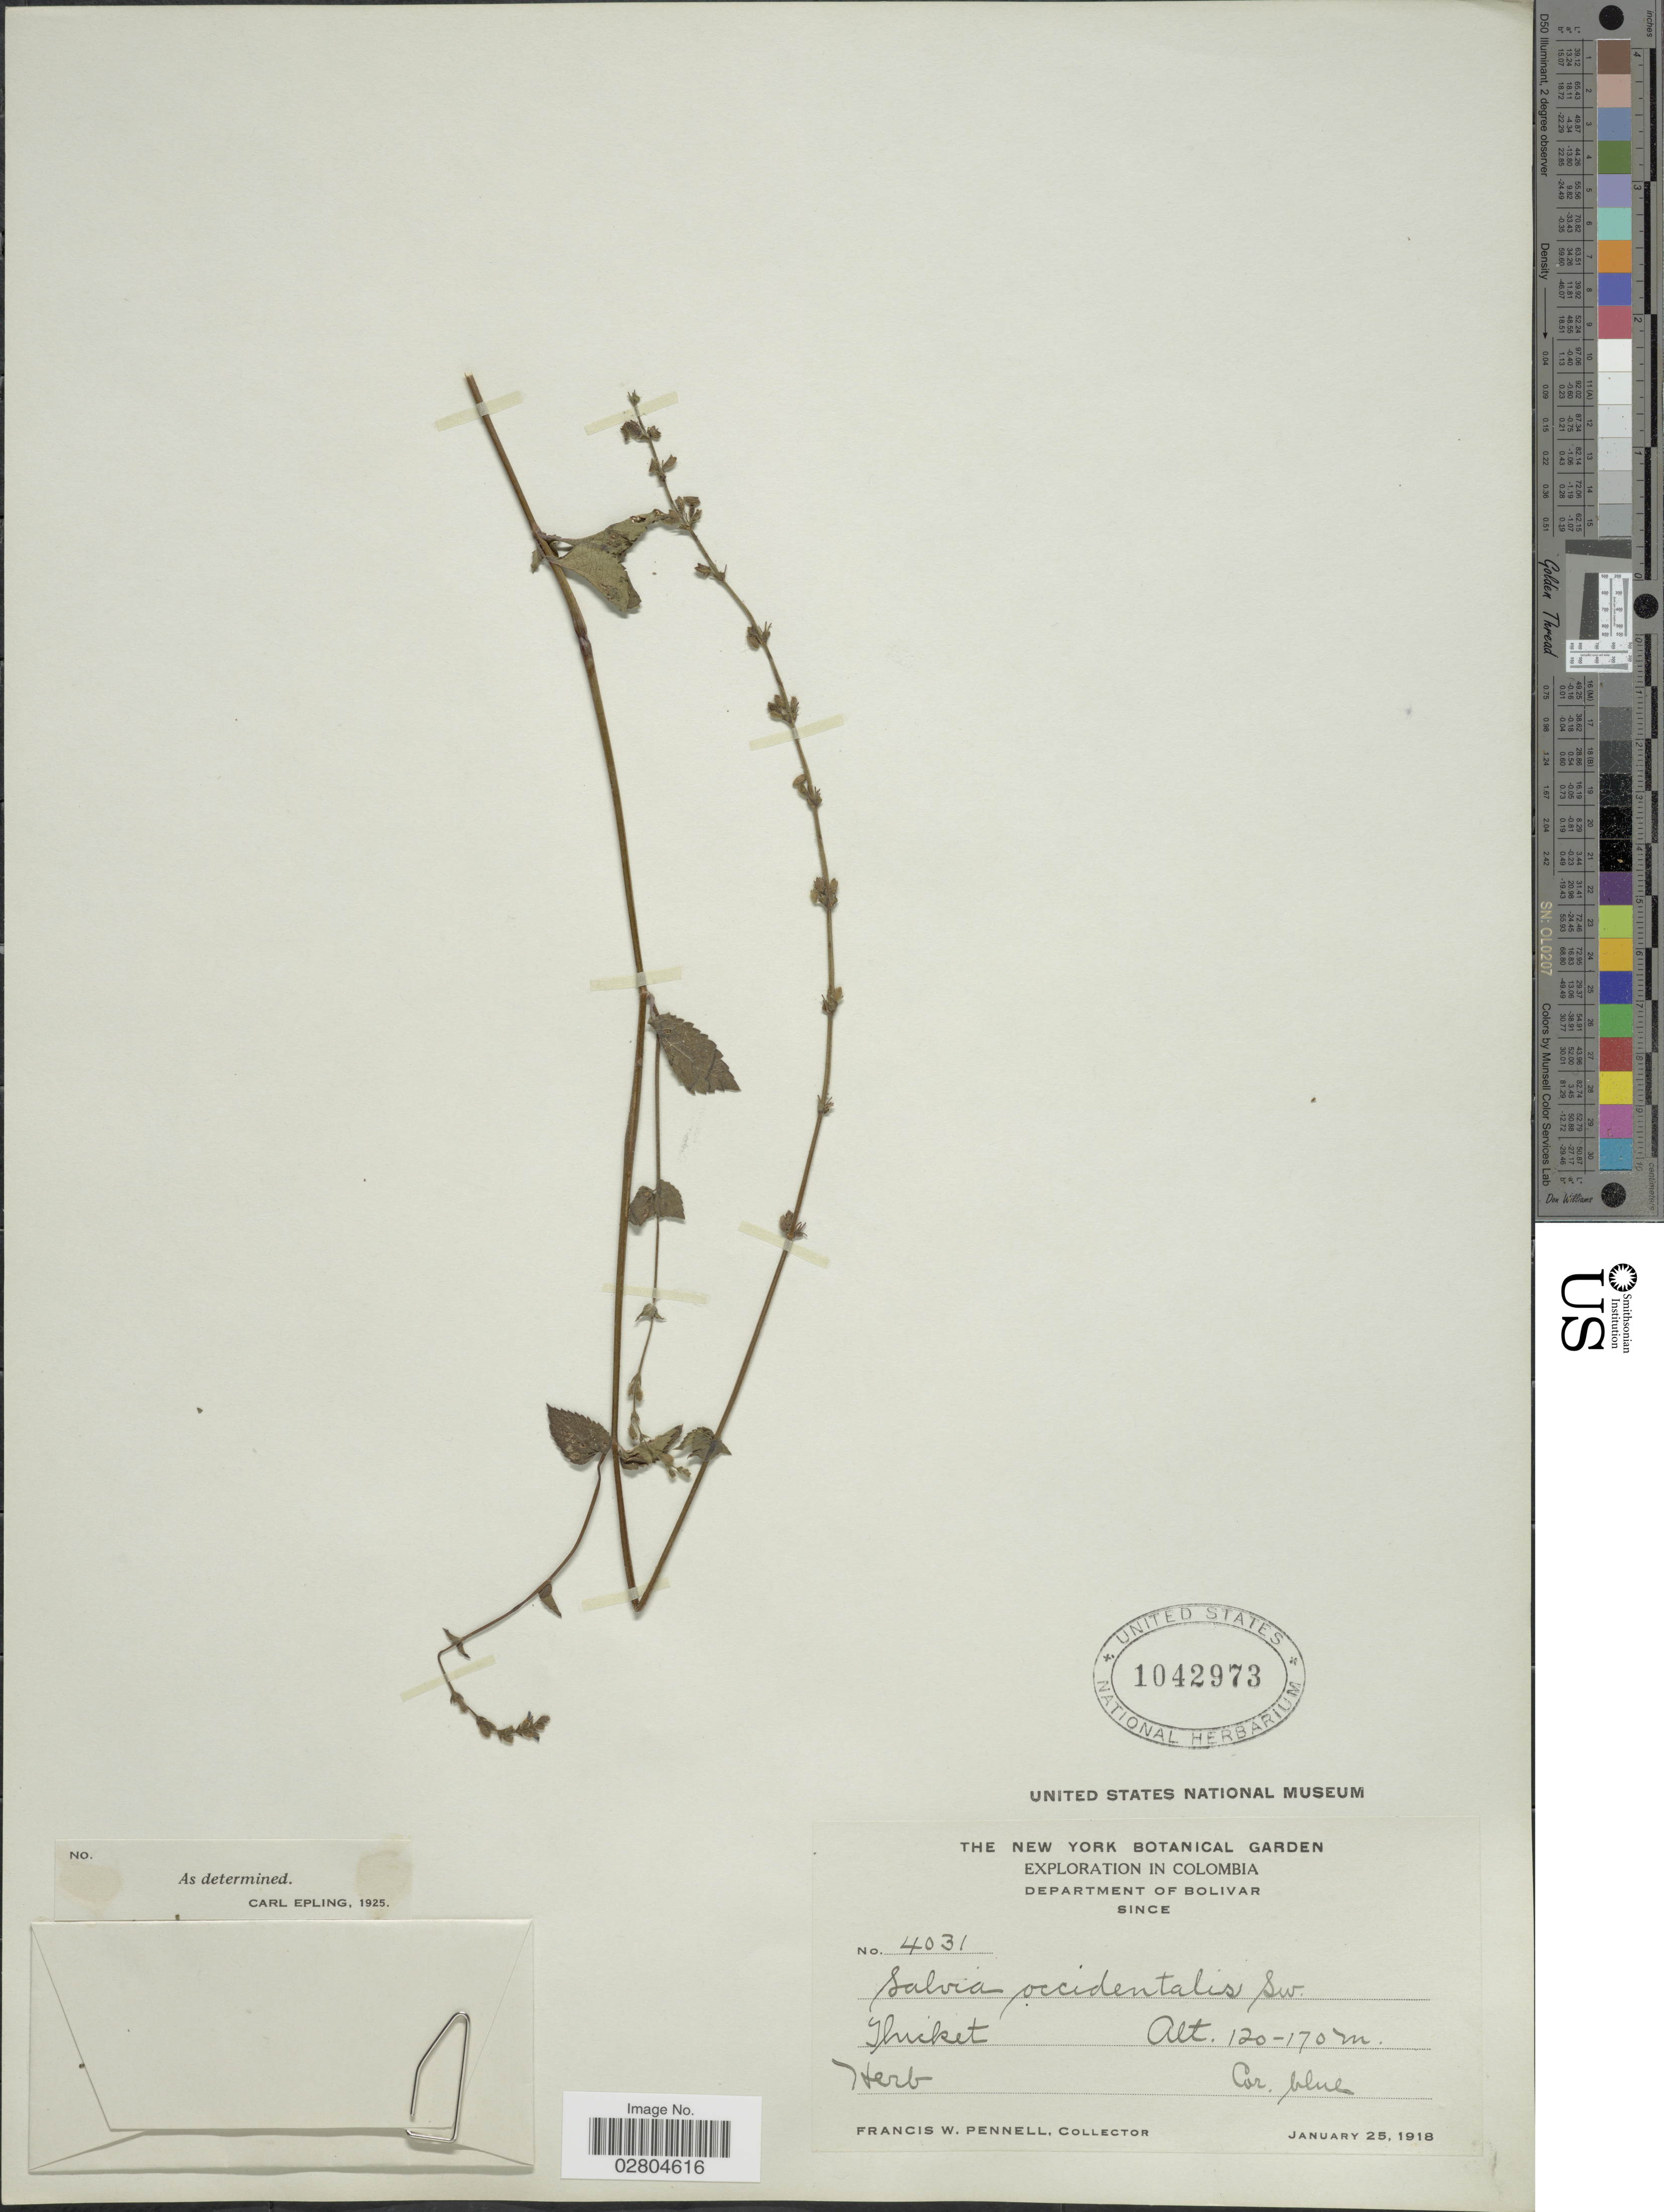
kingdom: Plantae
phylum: Tracheophyta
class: Magnoliopsida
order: Lamiales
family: Lamiaceae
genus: Salvia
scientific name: Salvia occidentalis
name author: Sw.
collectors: F. W. Pennell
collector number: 4031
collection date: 1918-01-25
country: Colombia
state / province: Bolívar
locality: Department of Bolivar. Since.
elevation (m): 120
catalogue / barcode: US 1042973